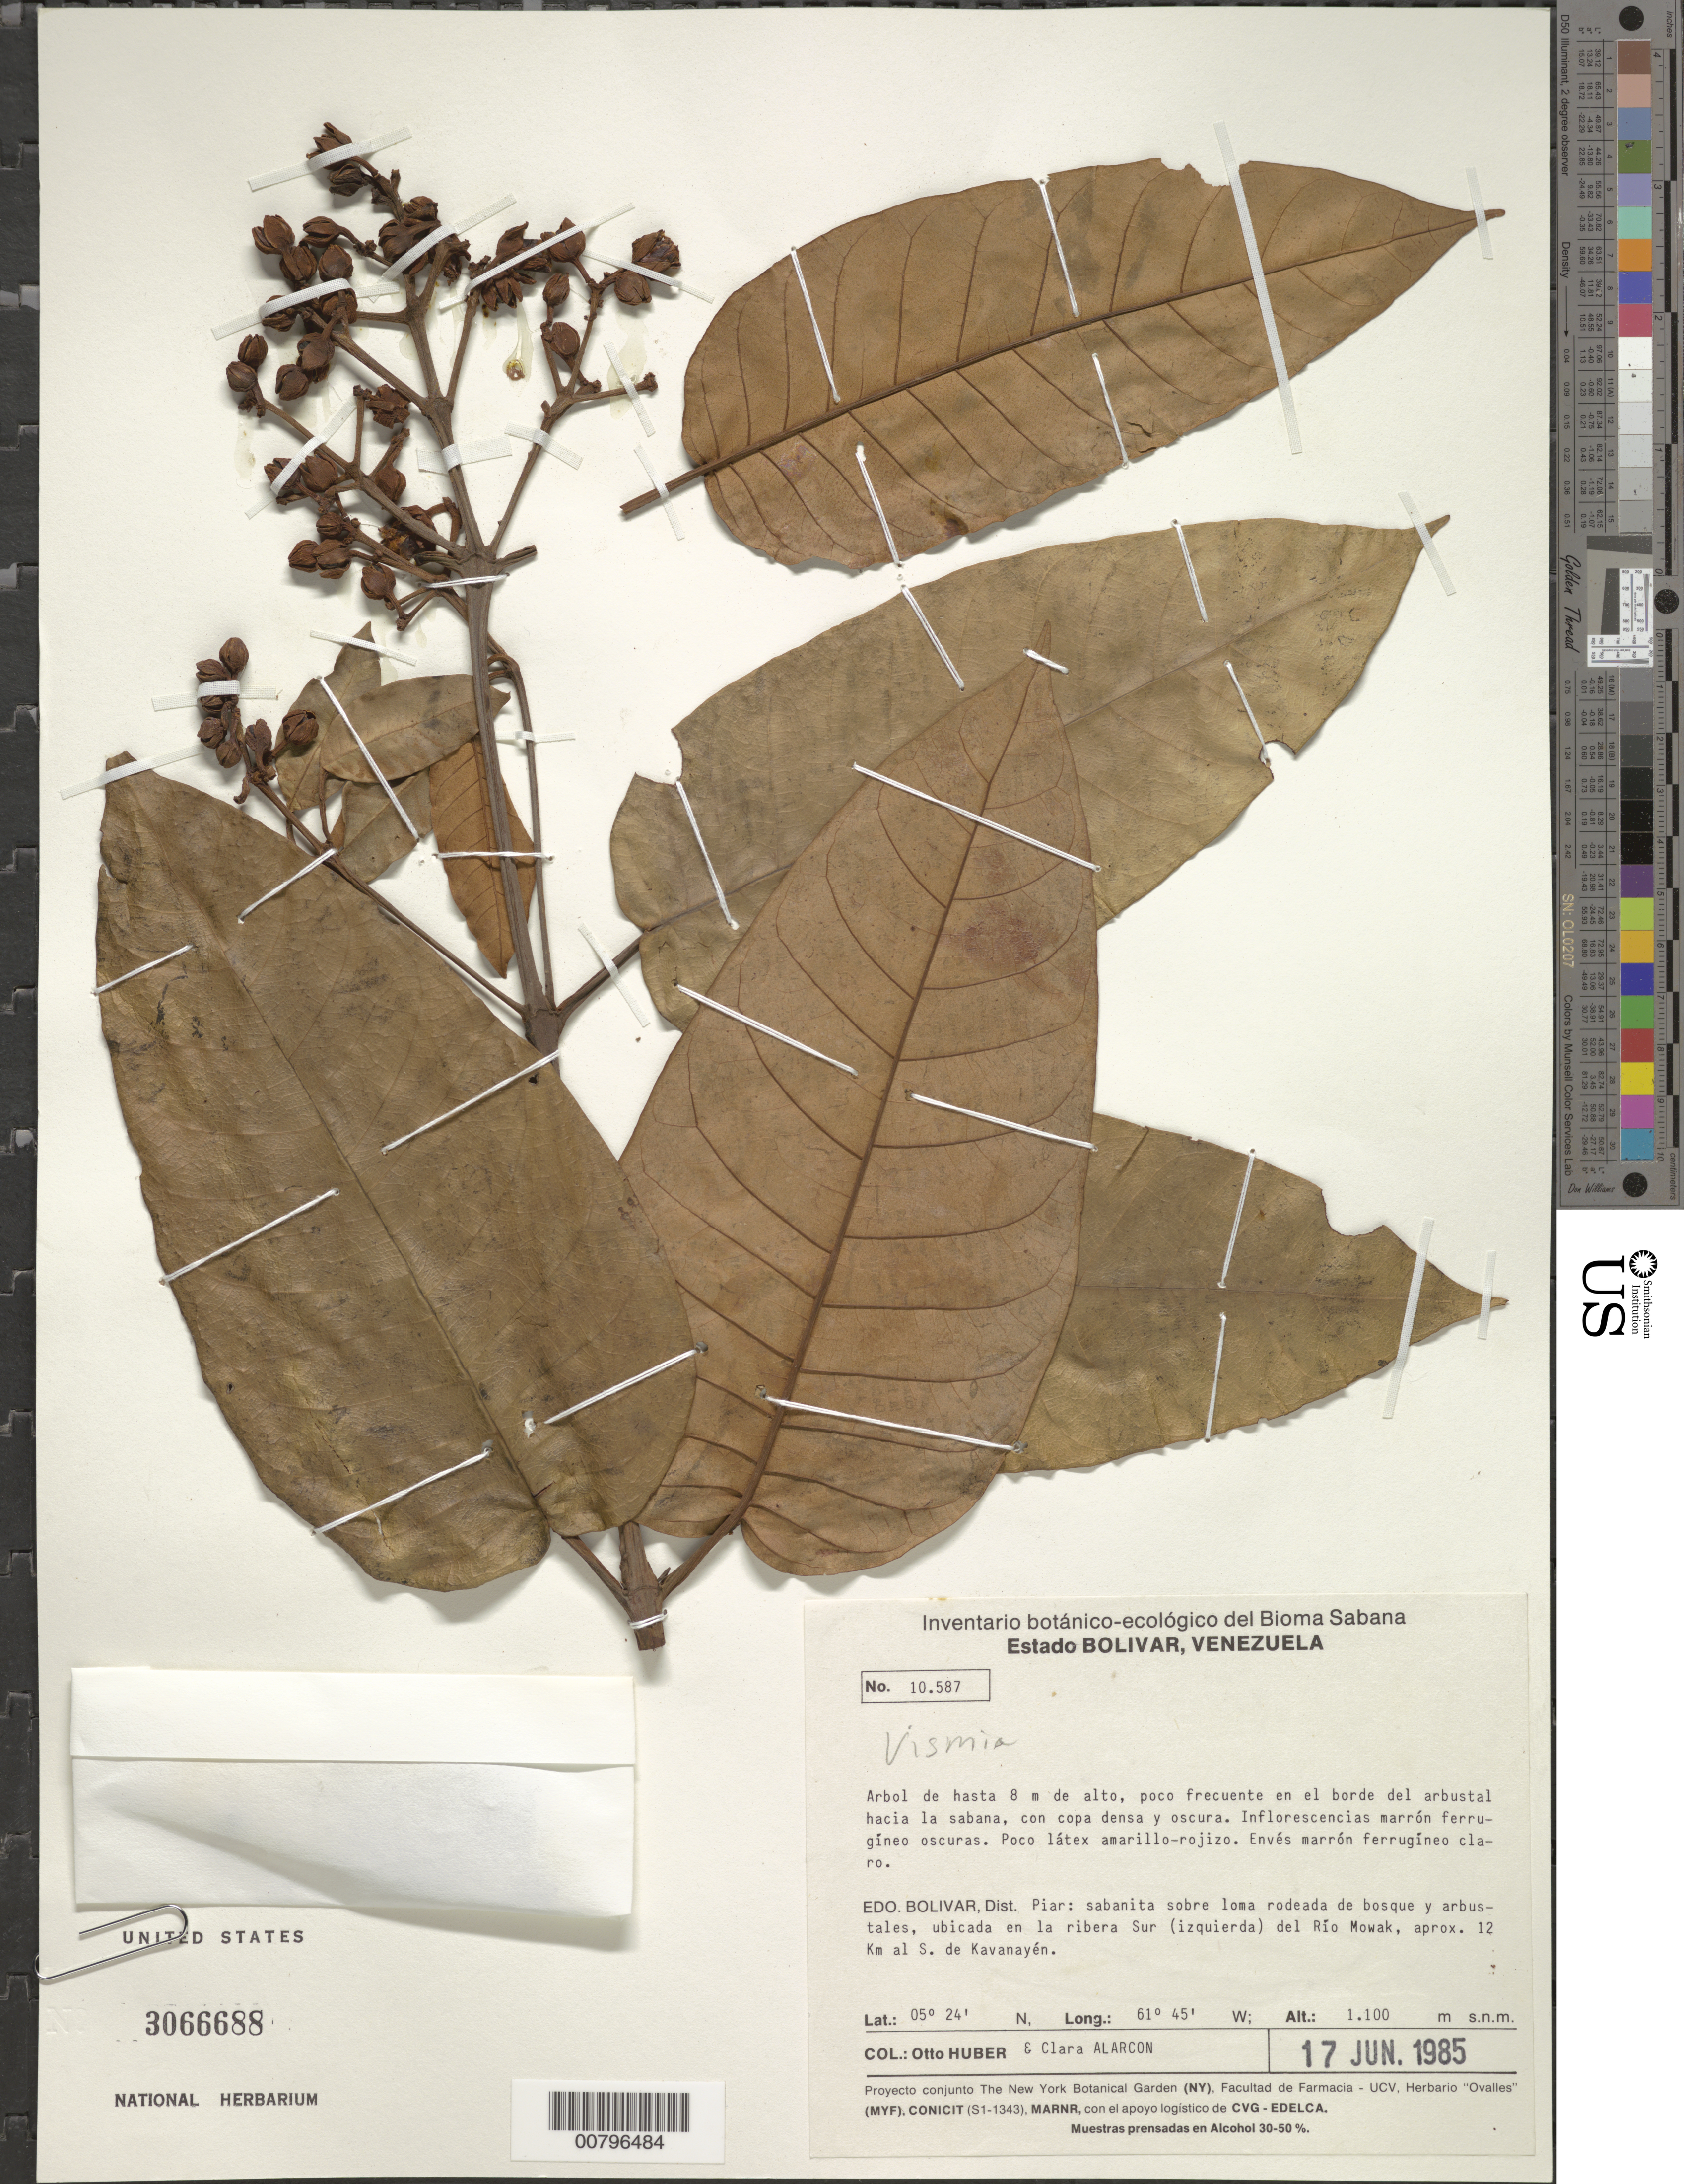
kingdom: Plantae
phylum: Tracheophyta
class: Magnoliopsida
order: Malpighiales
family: Hypericaceae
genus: Vismia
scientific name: Vismia sp.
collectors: O. Huber & C. Alarcon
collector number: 10587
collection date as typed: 17-Jun-85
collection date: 1985-06-17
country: Venezuela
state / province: Bolívar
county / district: Piar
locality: Río Mowak, ubicada en la ribera Sur (izquierda), aprox. 12 km al S de Kavanyen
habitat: Sabanita sobre loma rodeada de bosque y arbustales; en el borde del arbustal hacia la sabana con copa densa y oscuro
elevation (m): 1100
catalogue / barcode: US 3066688